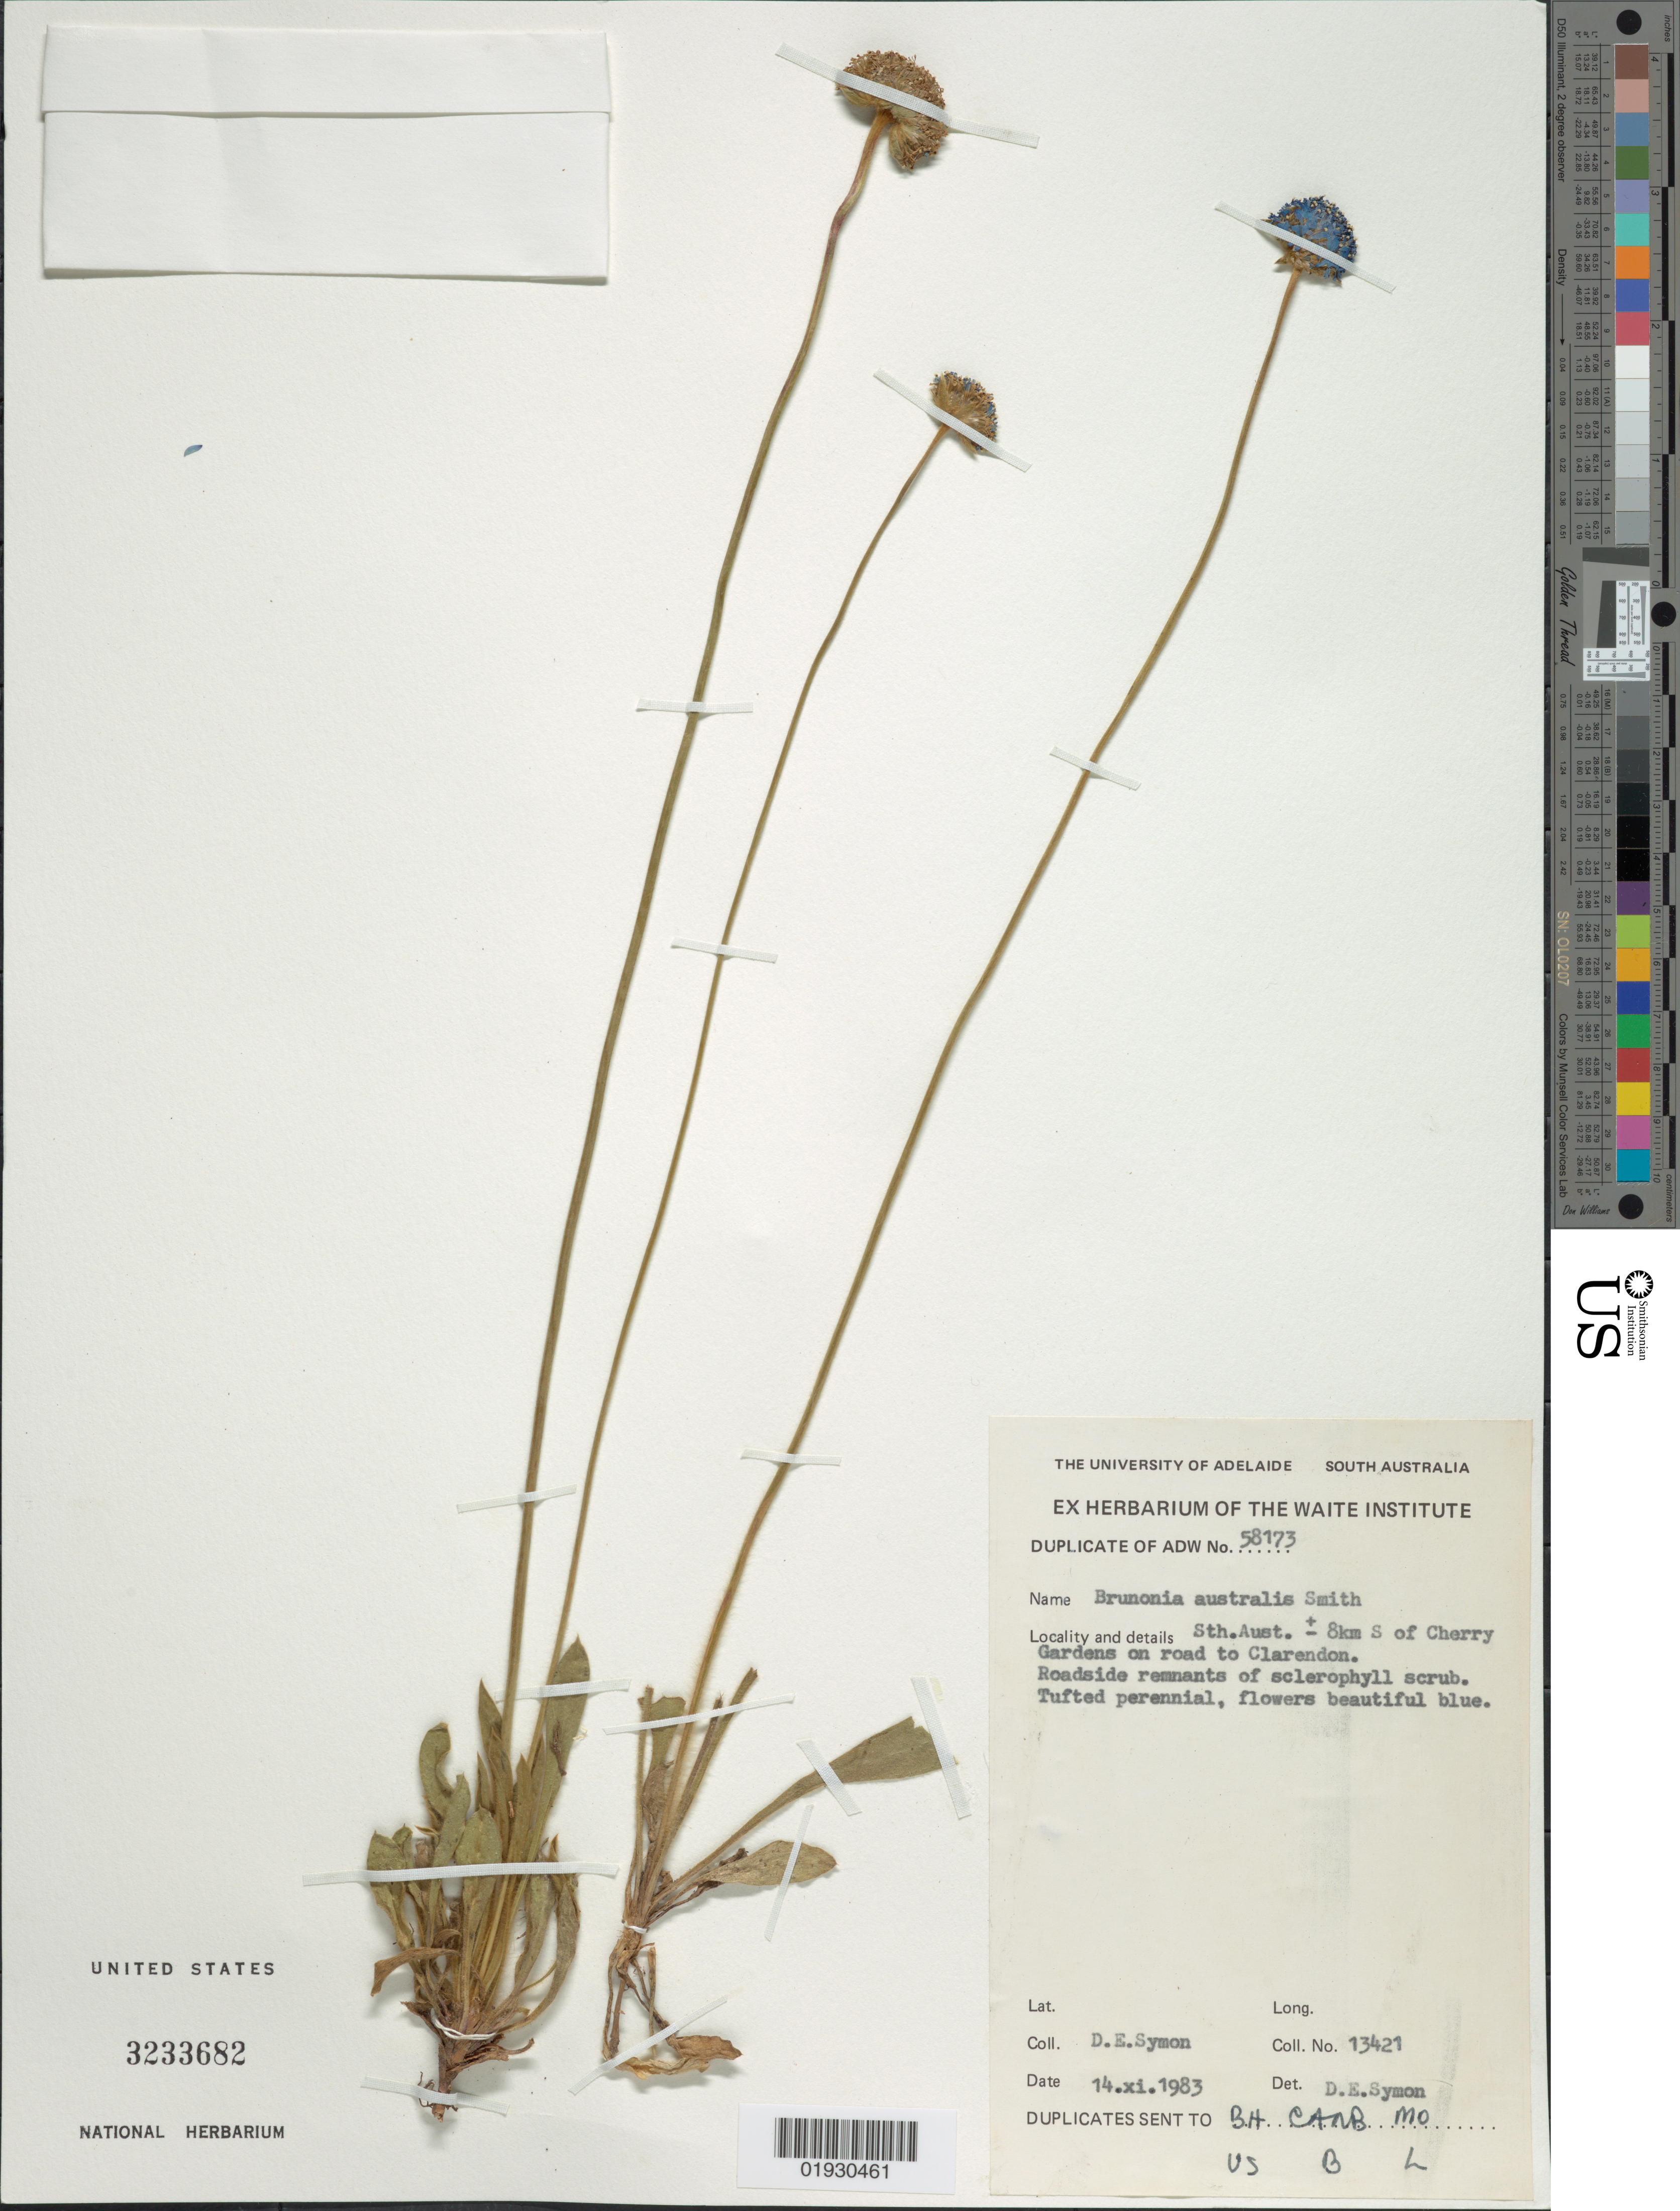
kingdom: Plantae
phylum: Tracheophyta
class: Magnoliopsida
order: Asterales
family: Goodeniaceae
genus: Brunonia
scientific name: Brunonia australis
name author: Sm. ex R. Br.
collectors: D. Symon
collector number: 13421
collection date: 1983-11-14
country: Australia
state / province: South Australia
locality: Sth. Aust. ±8km S of Cherry Gardens on road to Clarendon.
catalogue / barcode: US 3233682